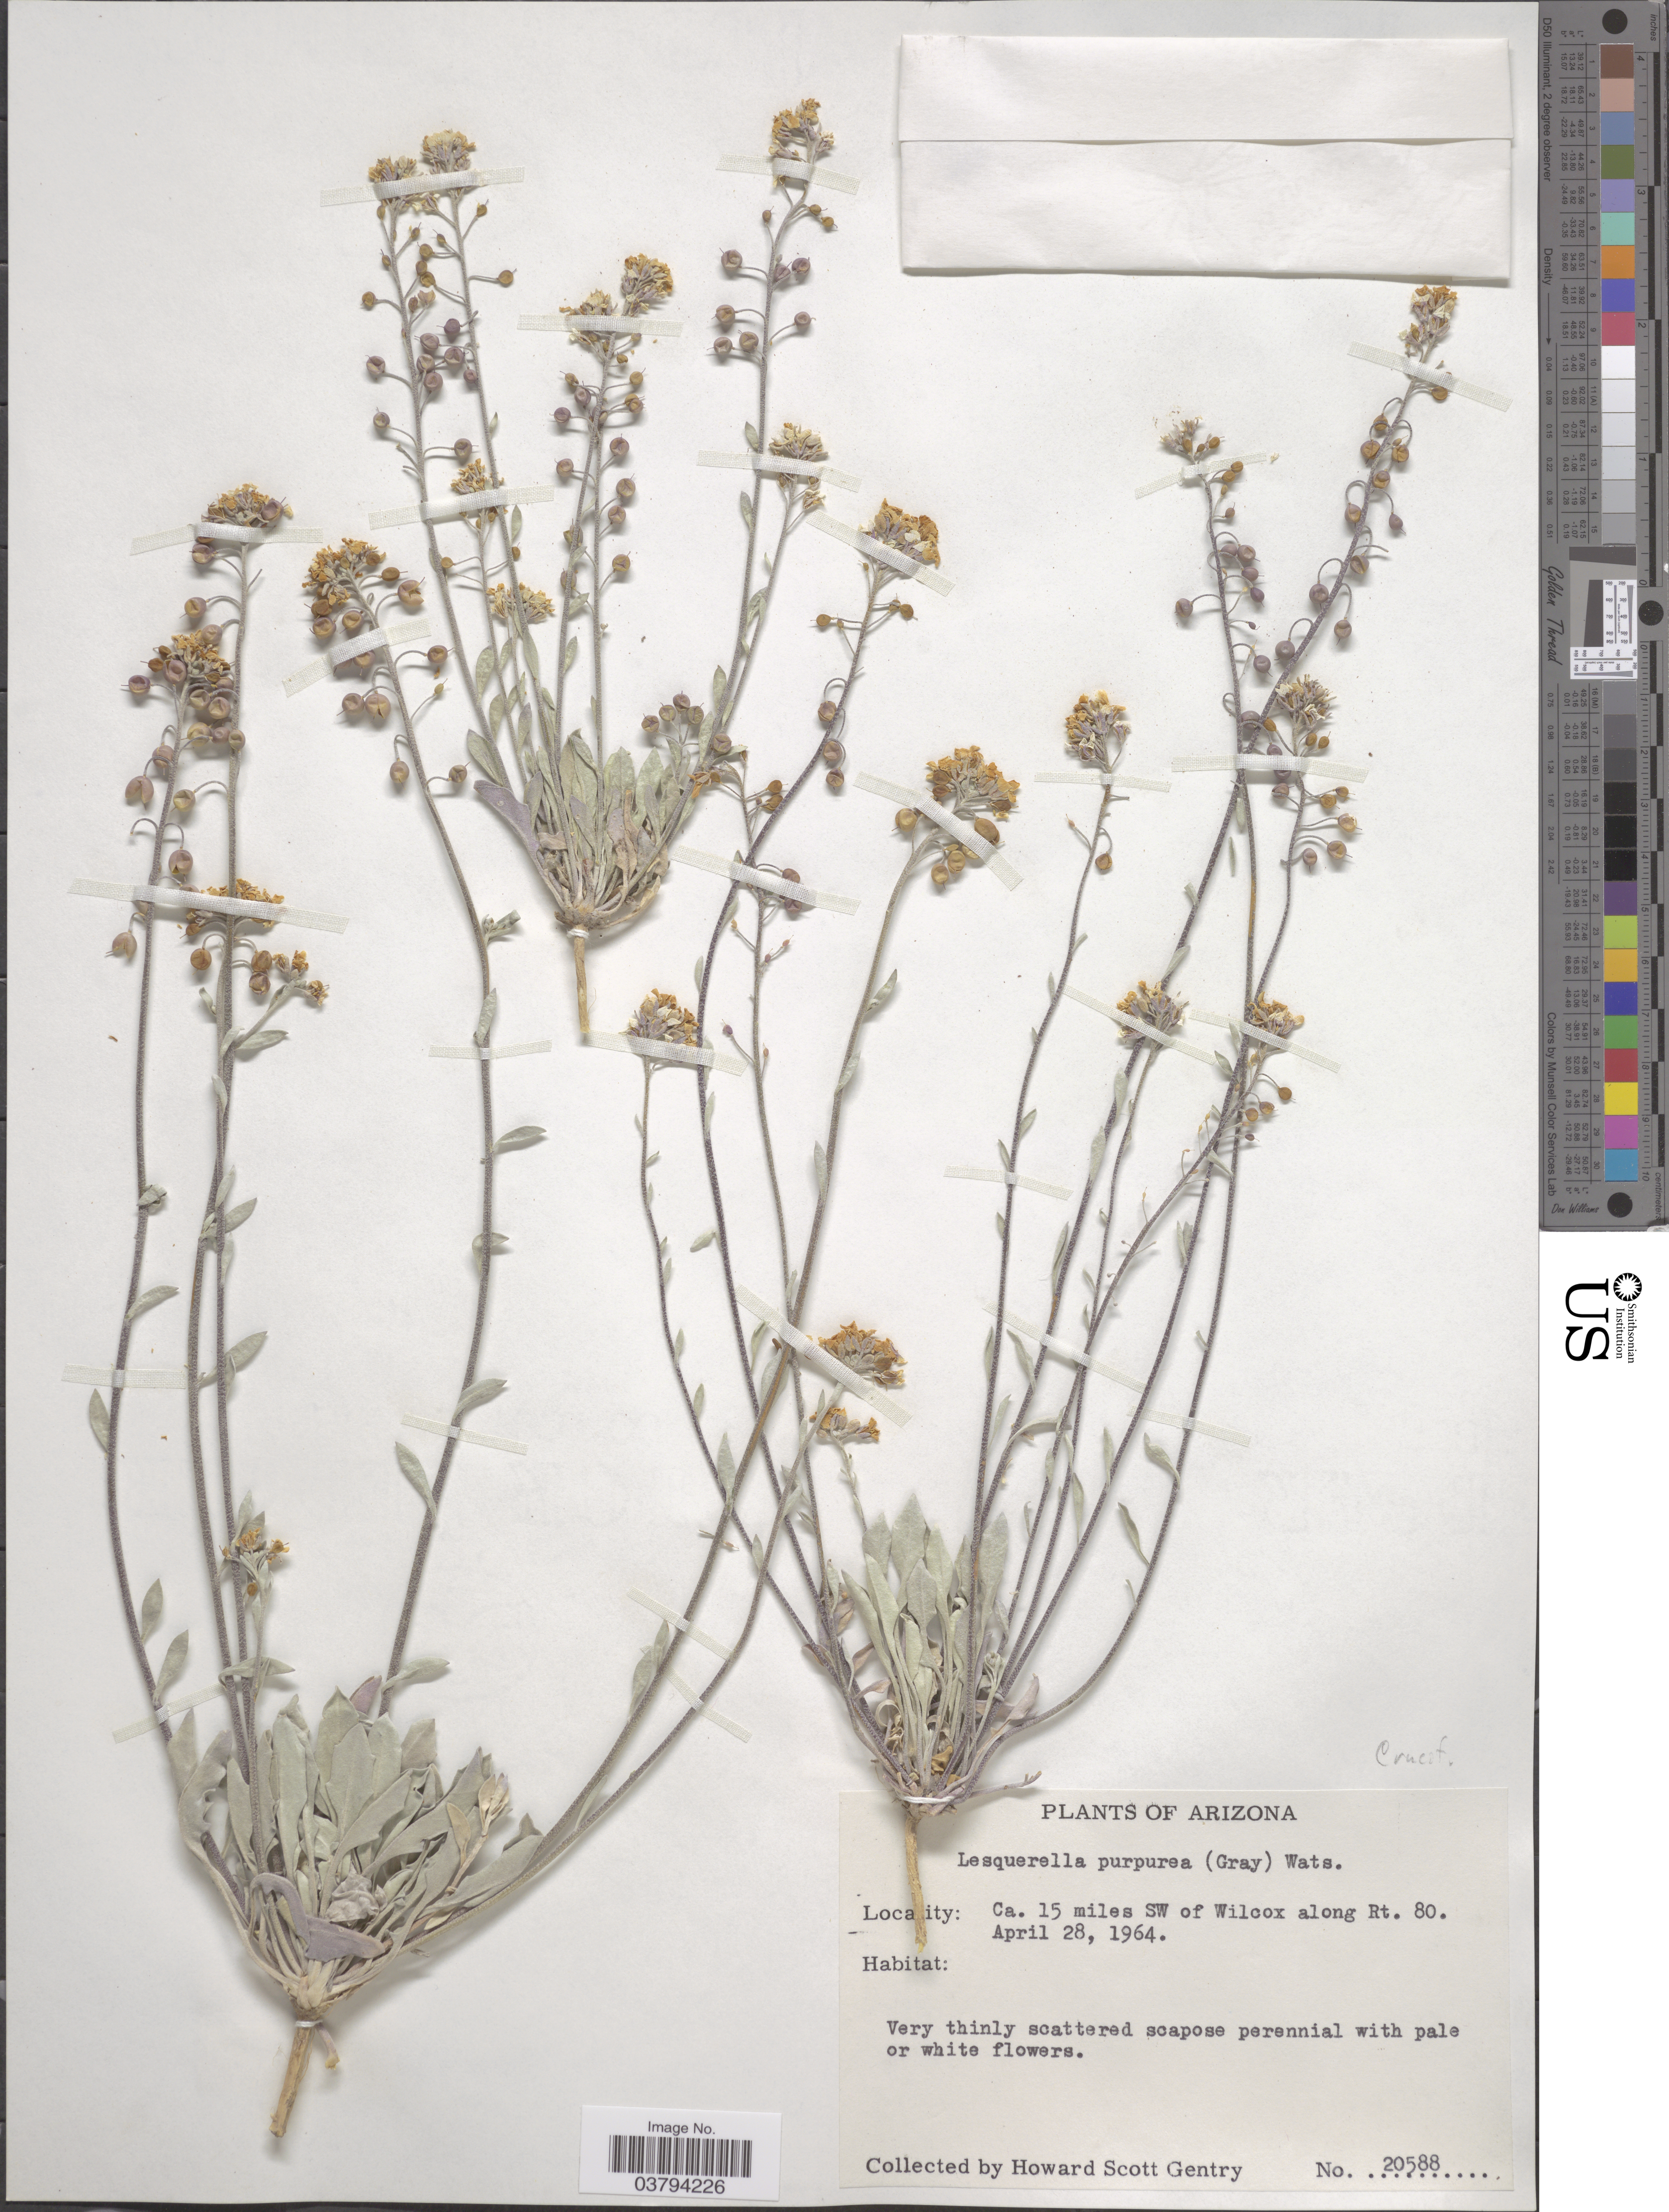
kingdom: Plantae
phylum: Tracheophyta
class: Magnoliopsida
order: Brassicales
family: Brassicaceae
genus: Lesquerella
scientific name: Lesquerella purpurea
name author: (A. Gray) S. Watson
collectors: H. S. Gentry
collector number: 20588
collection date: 1964-04-28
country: United States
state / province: Arizona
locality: Ca. 15 miles SW of Wilcox along Rt. 80.